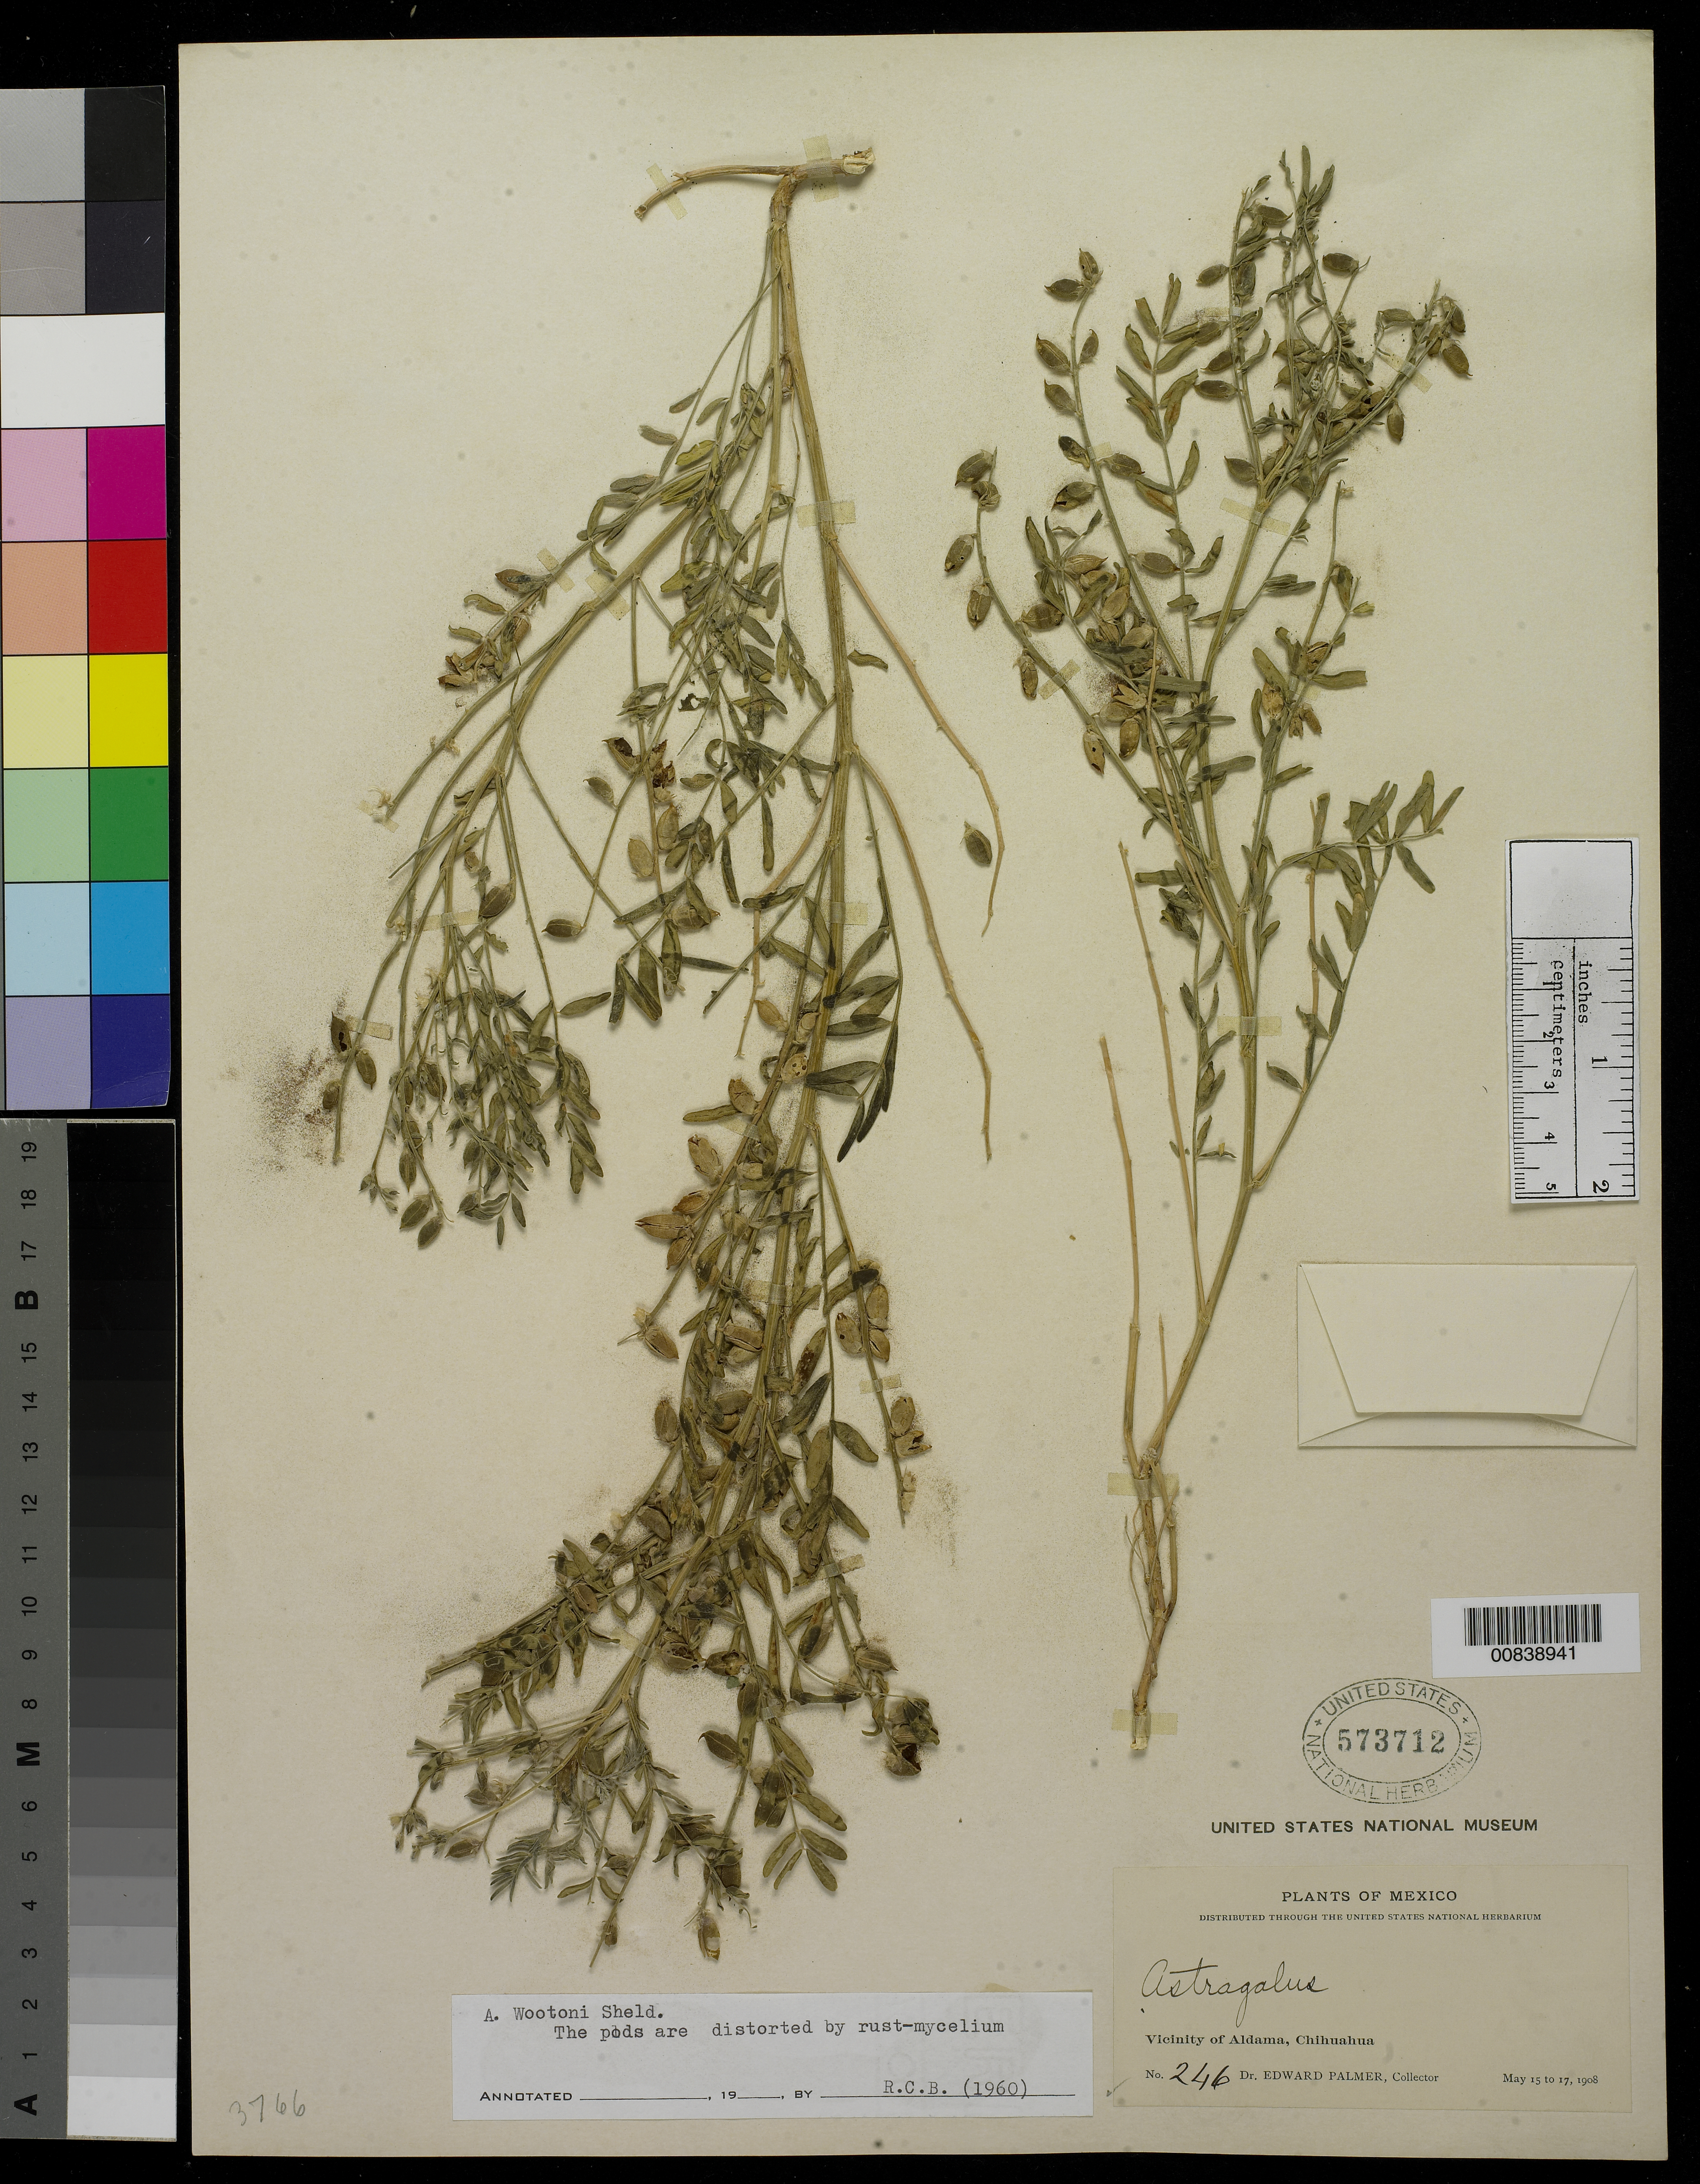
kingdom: Plantae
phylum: Tracheophyta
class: Magnoliopsida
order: Fabales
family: Fabaceae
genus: Astragalus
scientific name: Astragalus wootonii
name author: E. Sheld.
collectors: E. Palmer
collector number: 246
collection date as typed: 15 May 1908 to 17 May 1908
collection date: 1908-05-15/1908-05-17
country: Mexico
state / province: Chihuahua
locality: Vicinity of Aldama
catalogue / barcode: US 573712